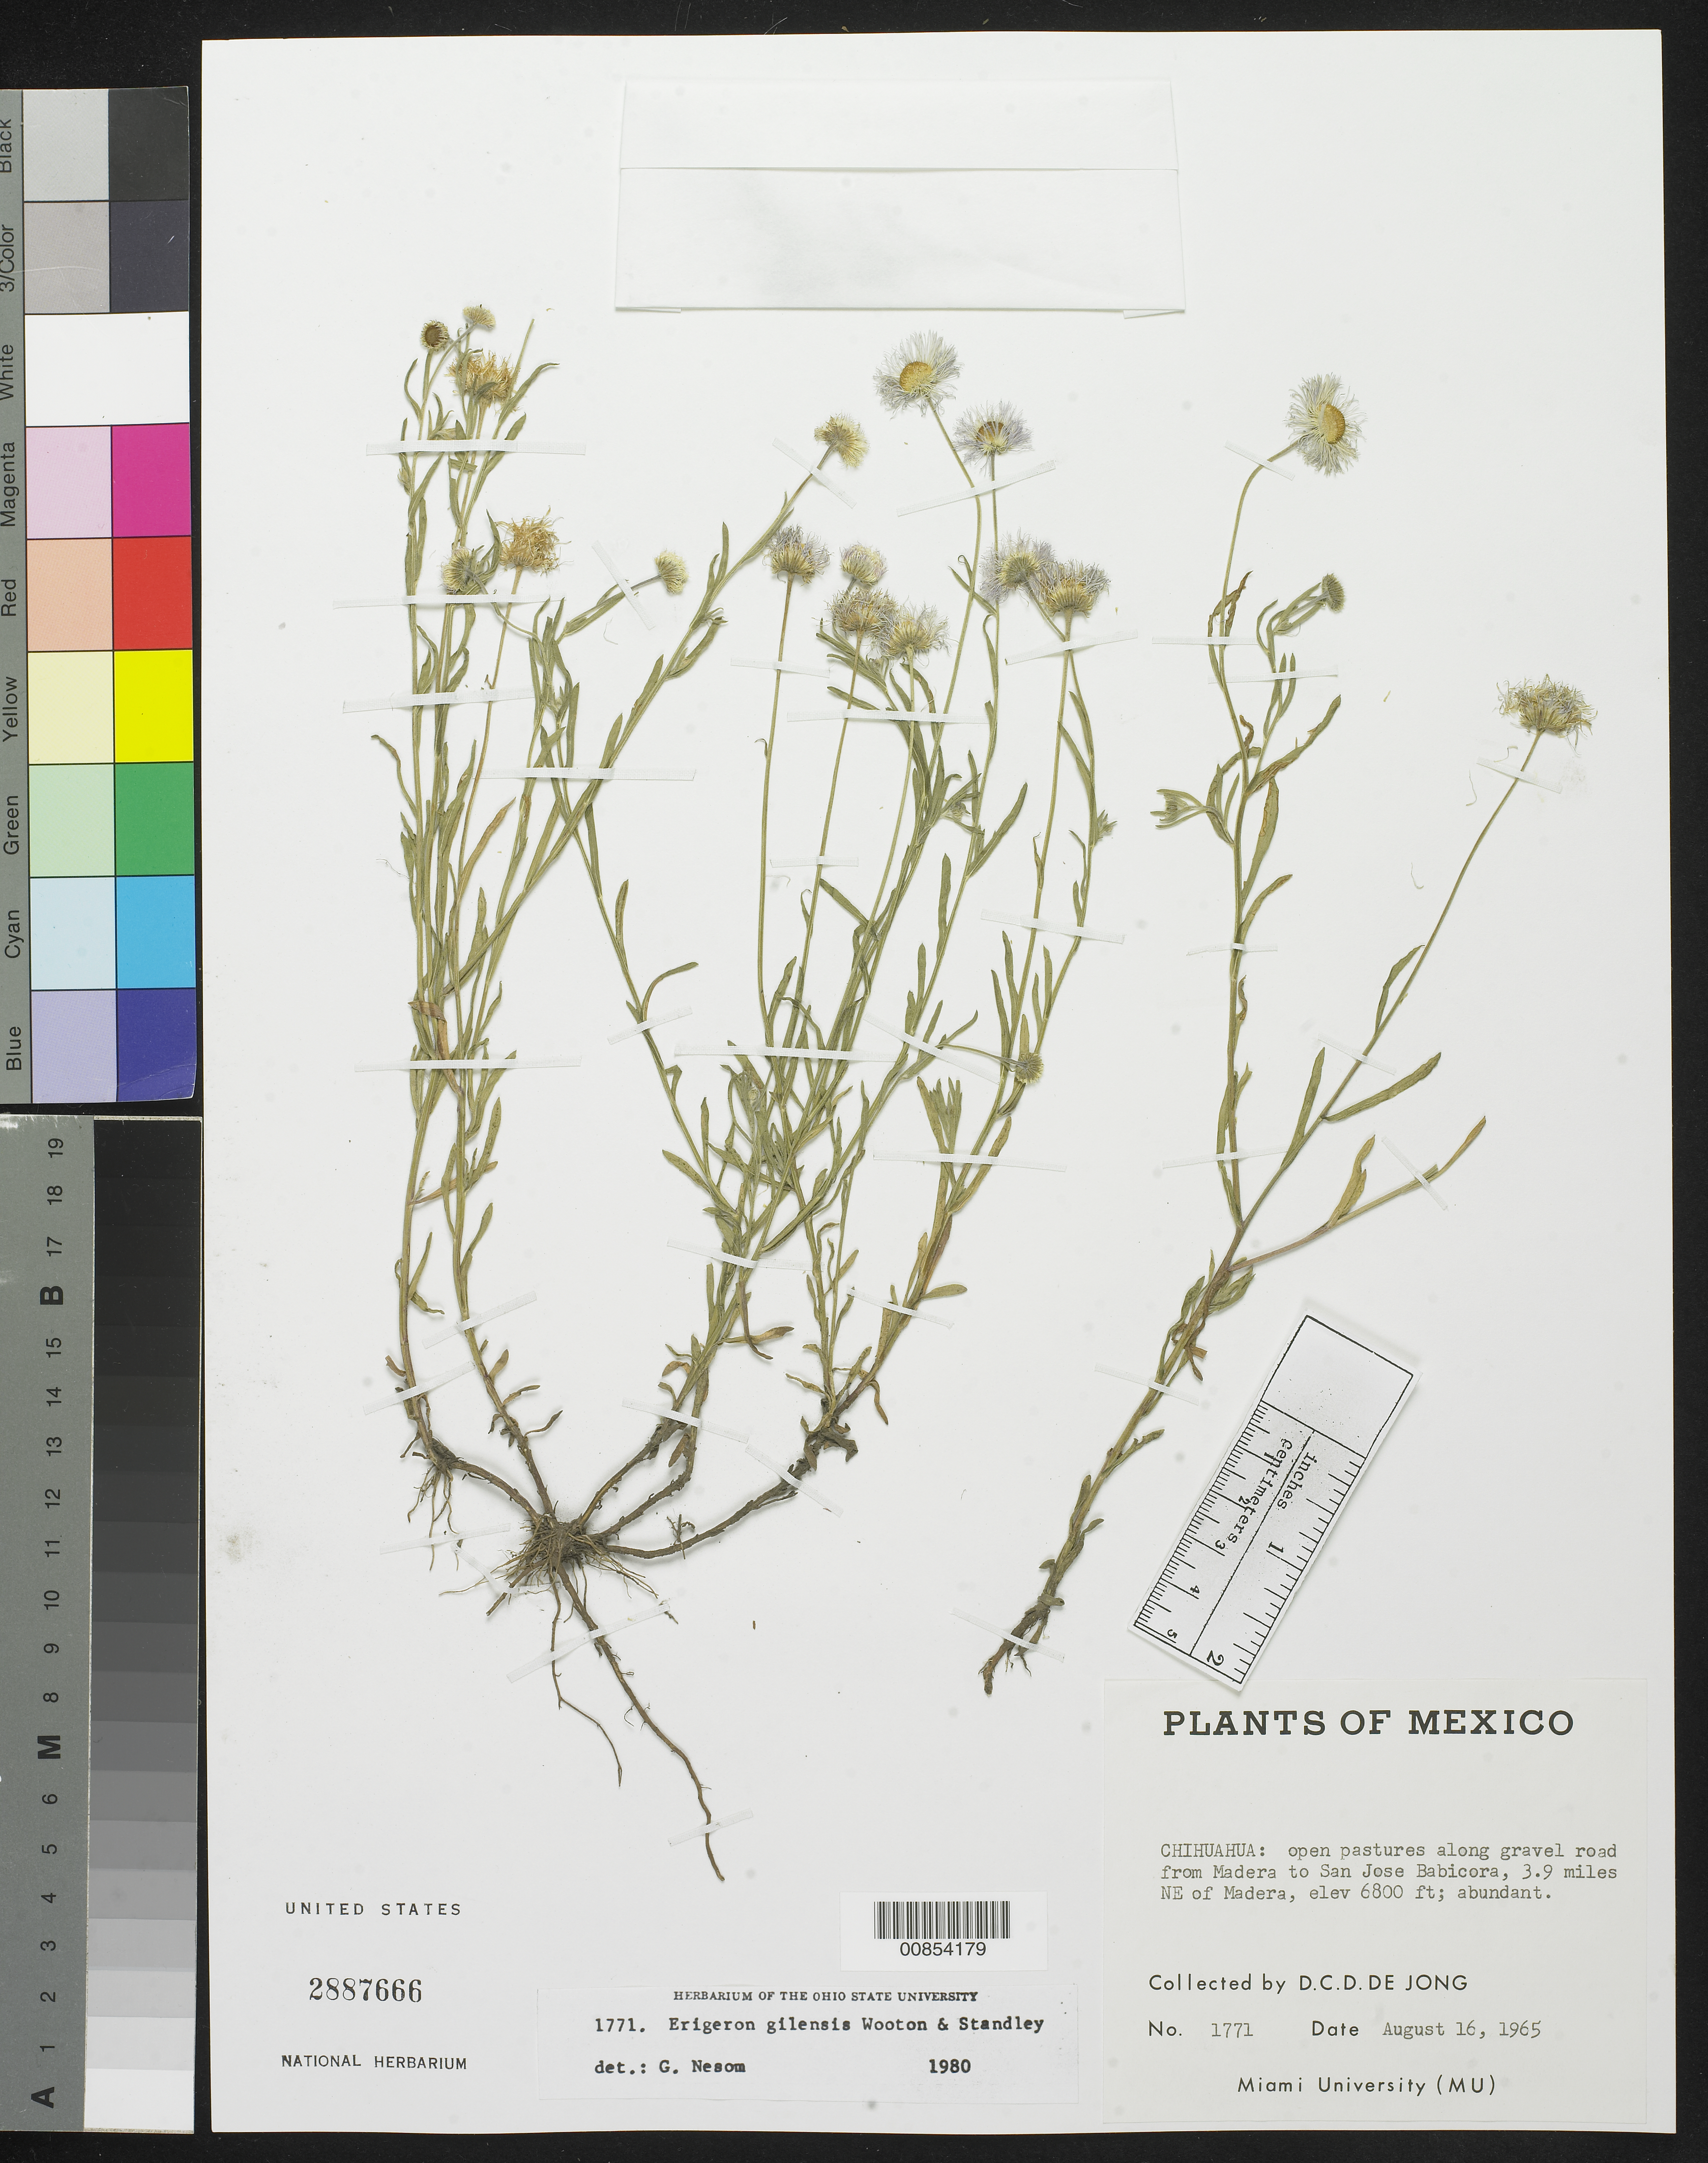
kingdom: Plantae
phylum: Tracheophyta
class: Magnoliopsida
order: Asterales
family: Asteraceae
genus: Erigeron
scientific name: Erigeron gilensis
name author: Wooton & Standl.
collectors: D. de Jong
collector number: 1771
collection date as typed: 16 Aug 1965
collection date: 1965-08-16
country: Mexico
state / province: Chihuahua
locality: Along gravel road from Madera to San Jose Babicora, 3.9 miles NE of Madera.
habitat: Open pastures along gravel road.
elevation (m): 2073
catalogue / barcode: US 2887666